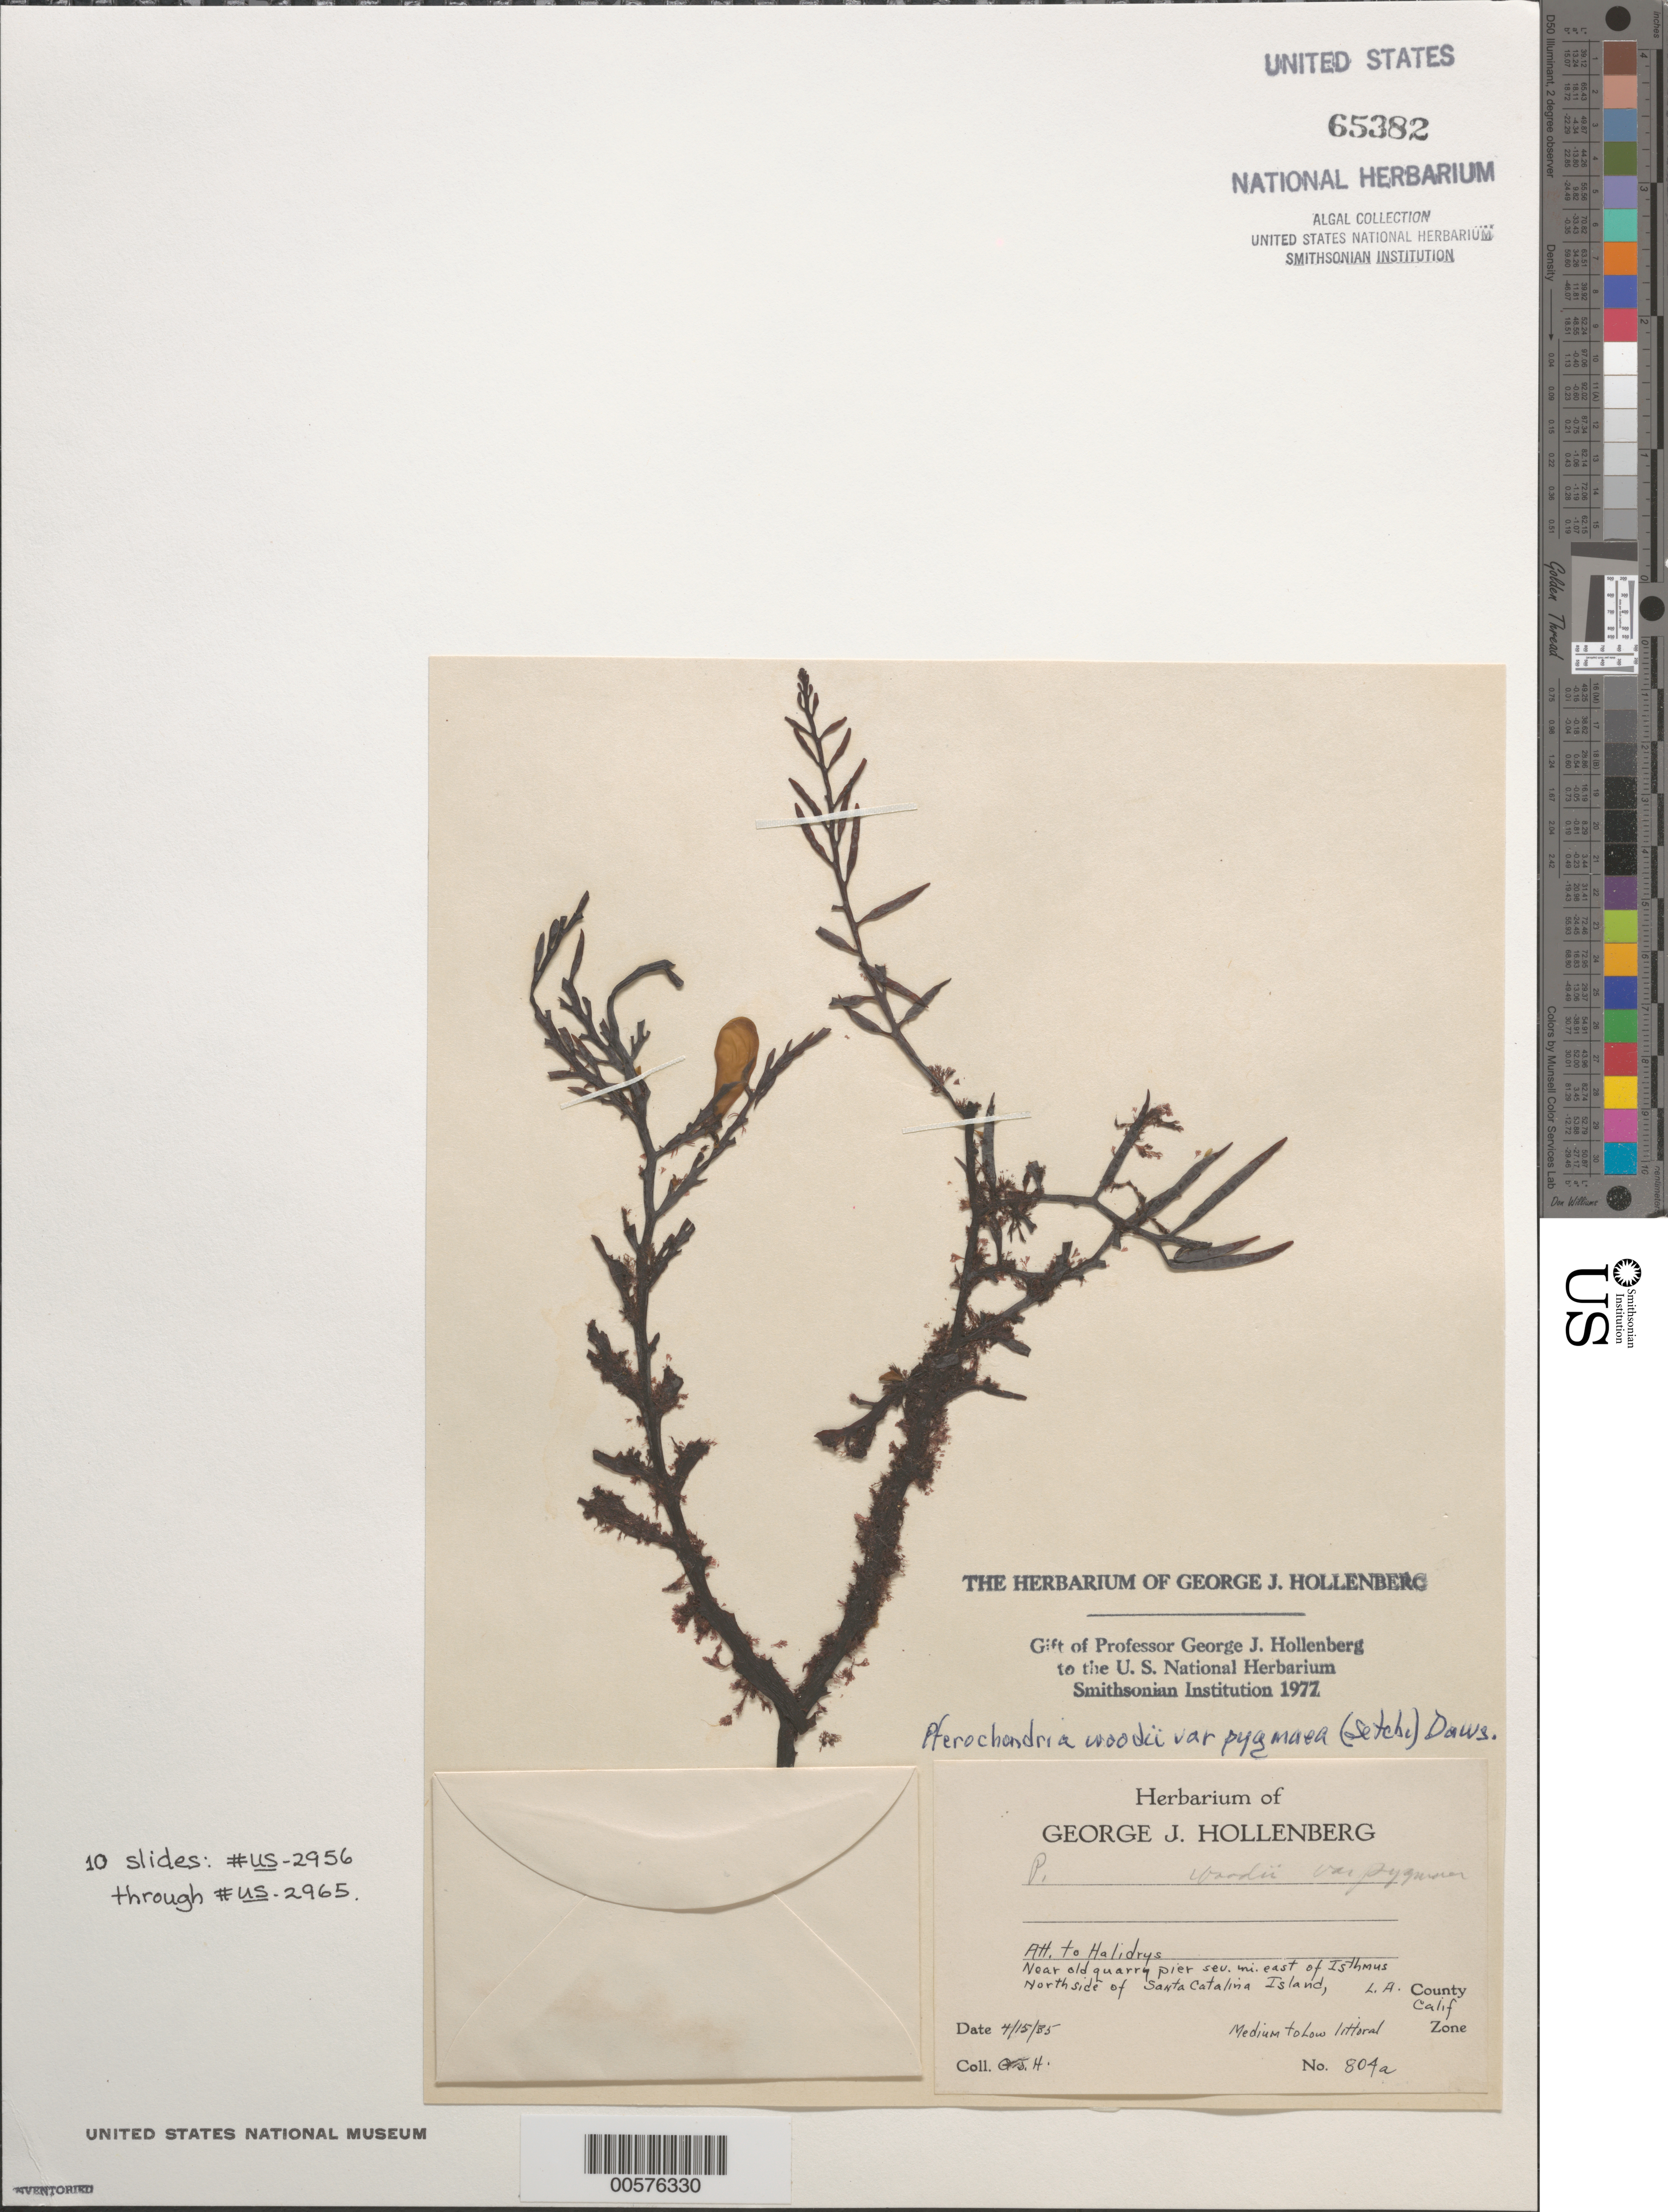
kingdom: Plantae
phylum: Rhodophyta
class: Florideophyceae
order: Ceramiales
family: Rhodomelaceae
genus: Pterochondria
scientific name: Pterochondria woodii var. pygmaea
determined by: Hollenberg, George J.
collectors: G. Hollenberg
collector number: GJH 804a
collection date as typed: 15 Apr 1935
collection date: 1935-04-15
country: United States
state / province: California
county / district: Los Angeles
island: Santa Catalina Island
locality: East of Isthmus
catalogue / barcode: US 65382